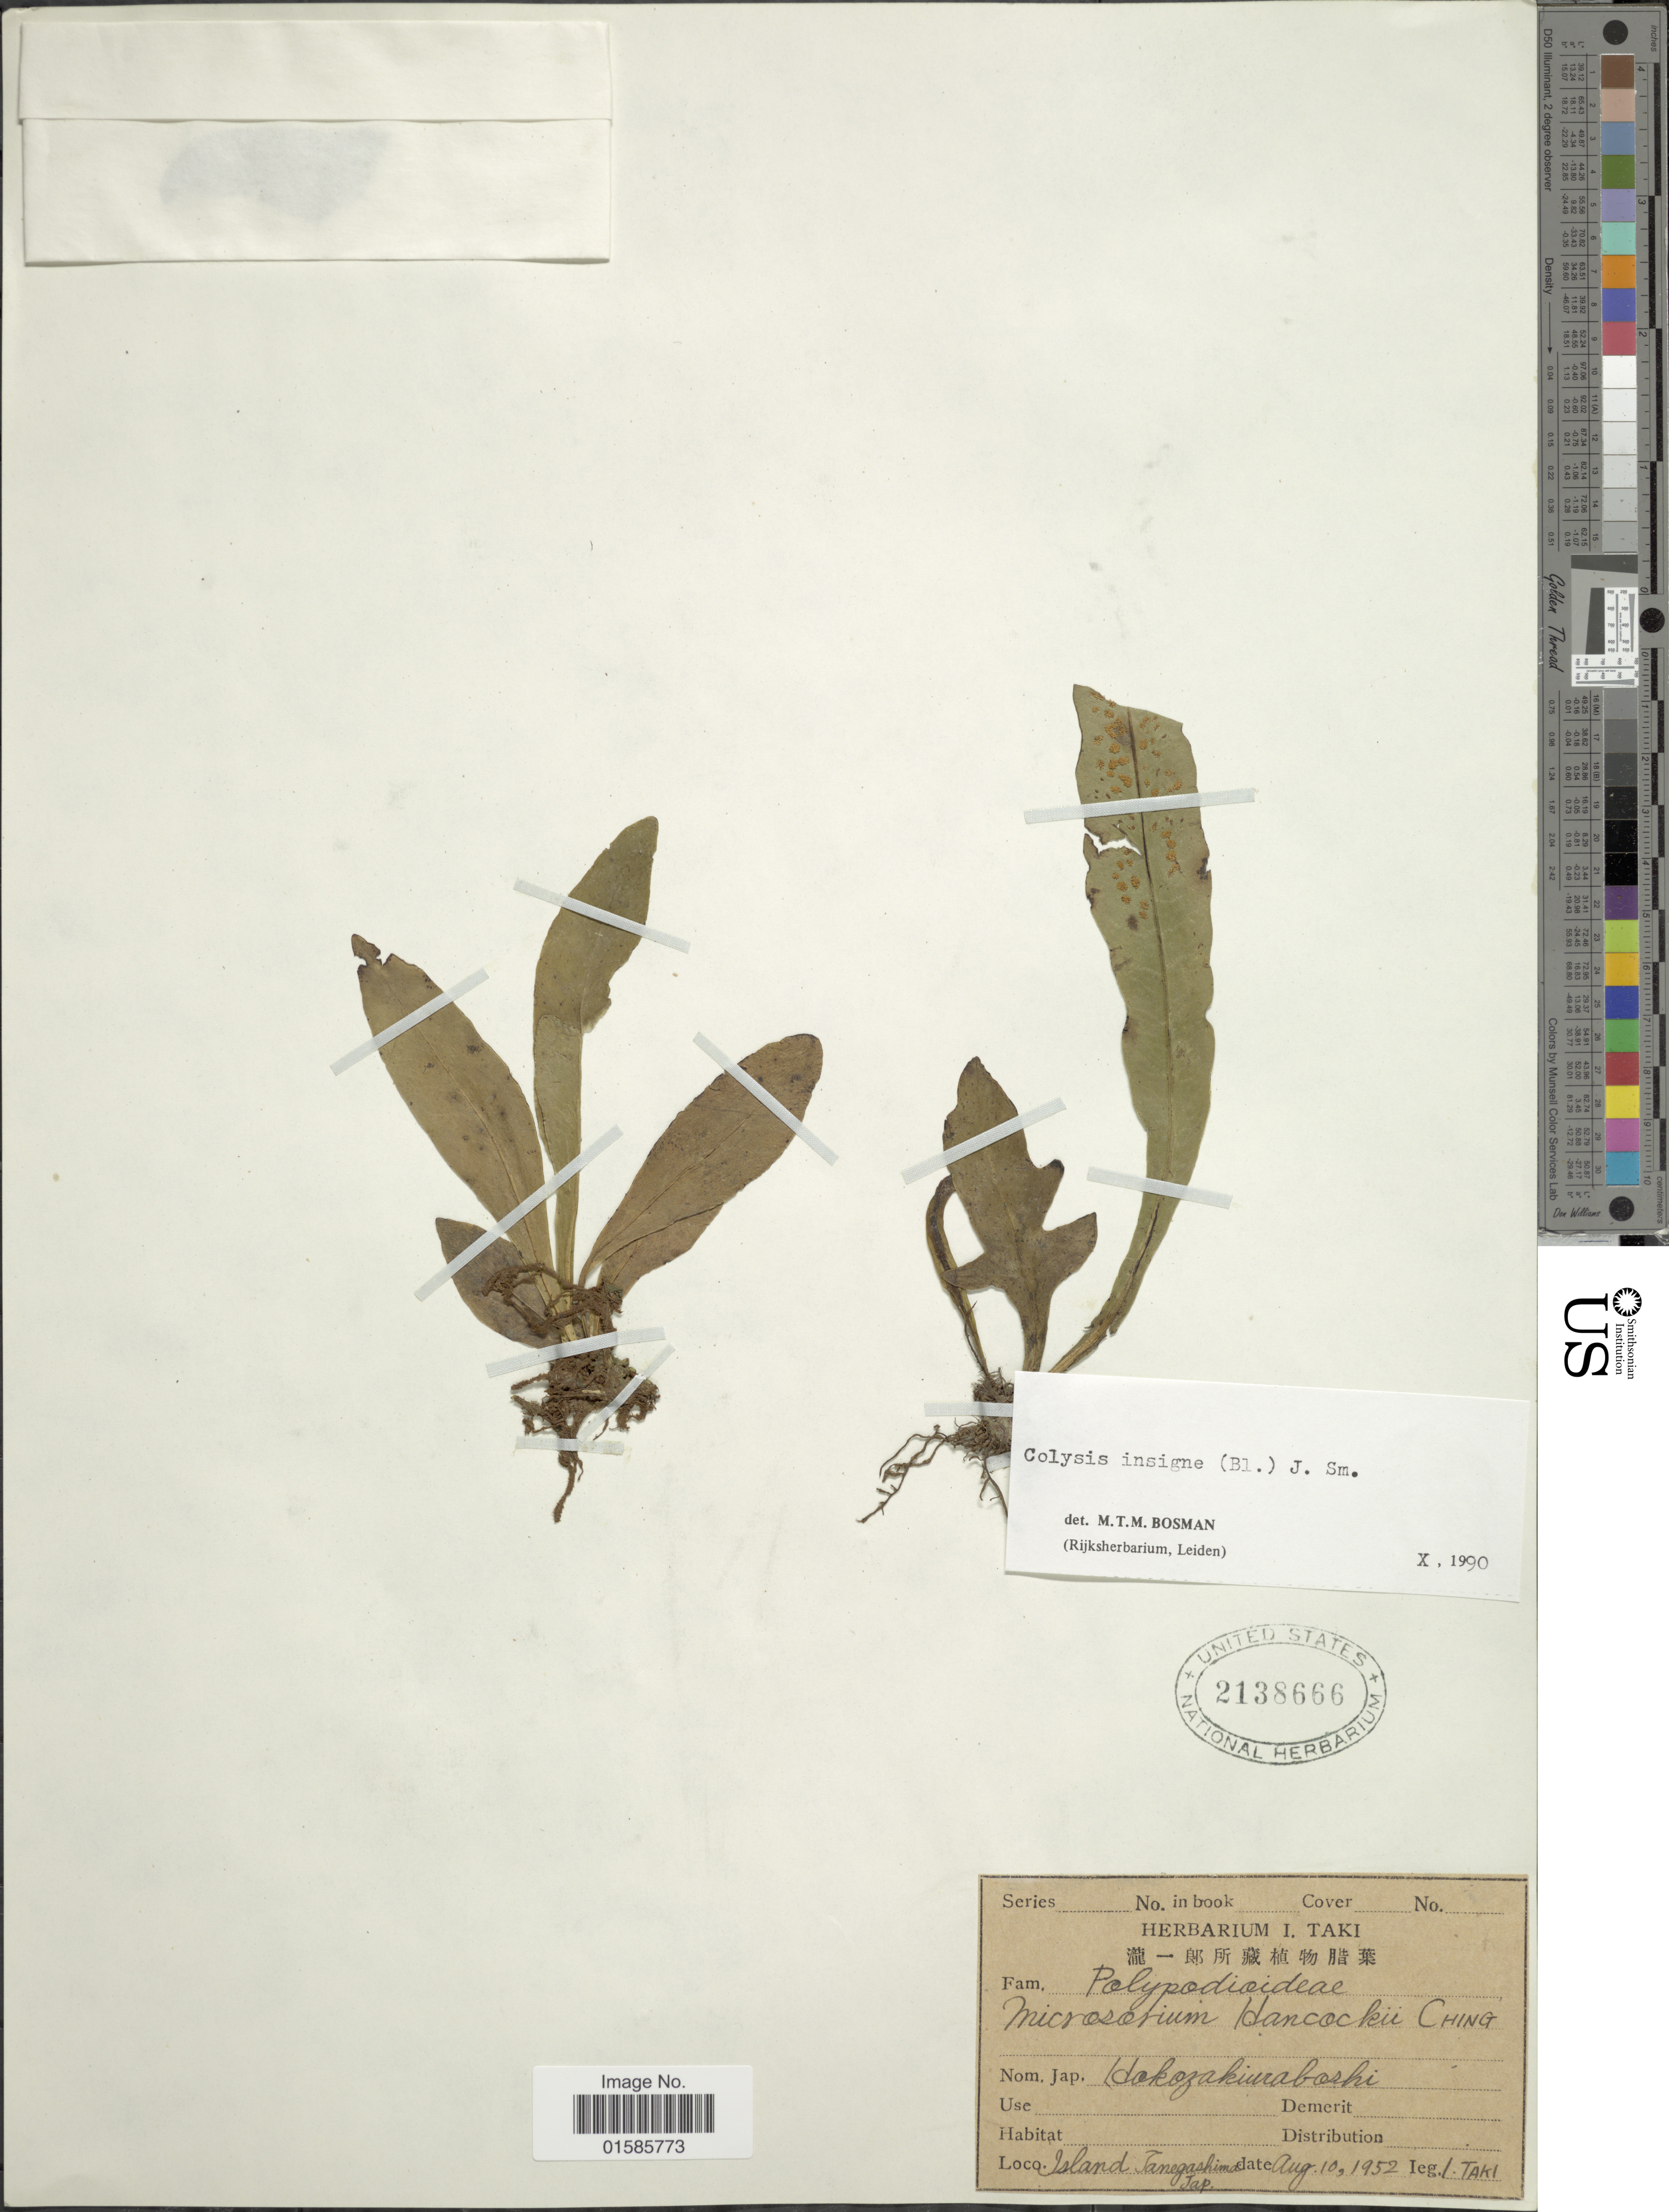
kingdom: Plantae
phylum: Tracheophyta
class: Polypodiopsida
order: Polypodiales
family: Polypodiaceae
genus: Microsorum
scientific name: Microsorum insigne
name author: (Blume) Copel.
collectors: I. Taki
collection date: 1952-08-10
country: Japan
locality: Island Tanegashima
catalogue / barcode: US 2138666